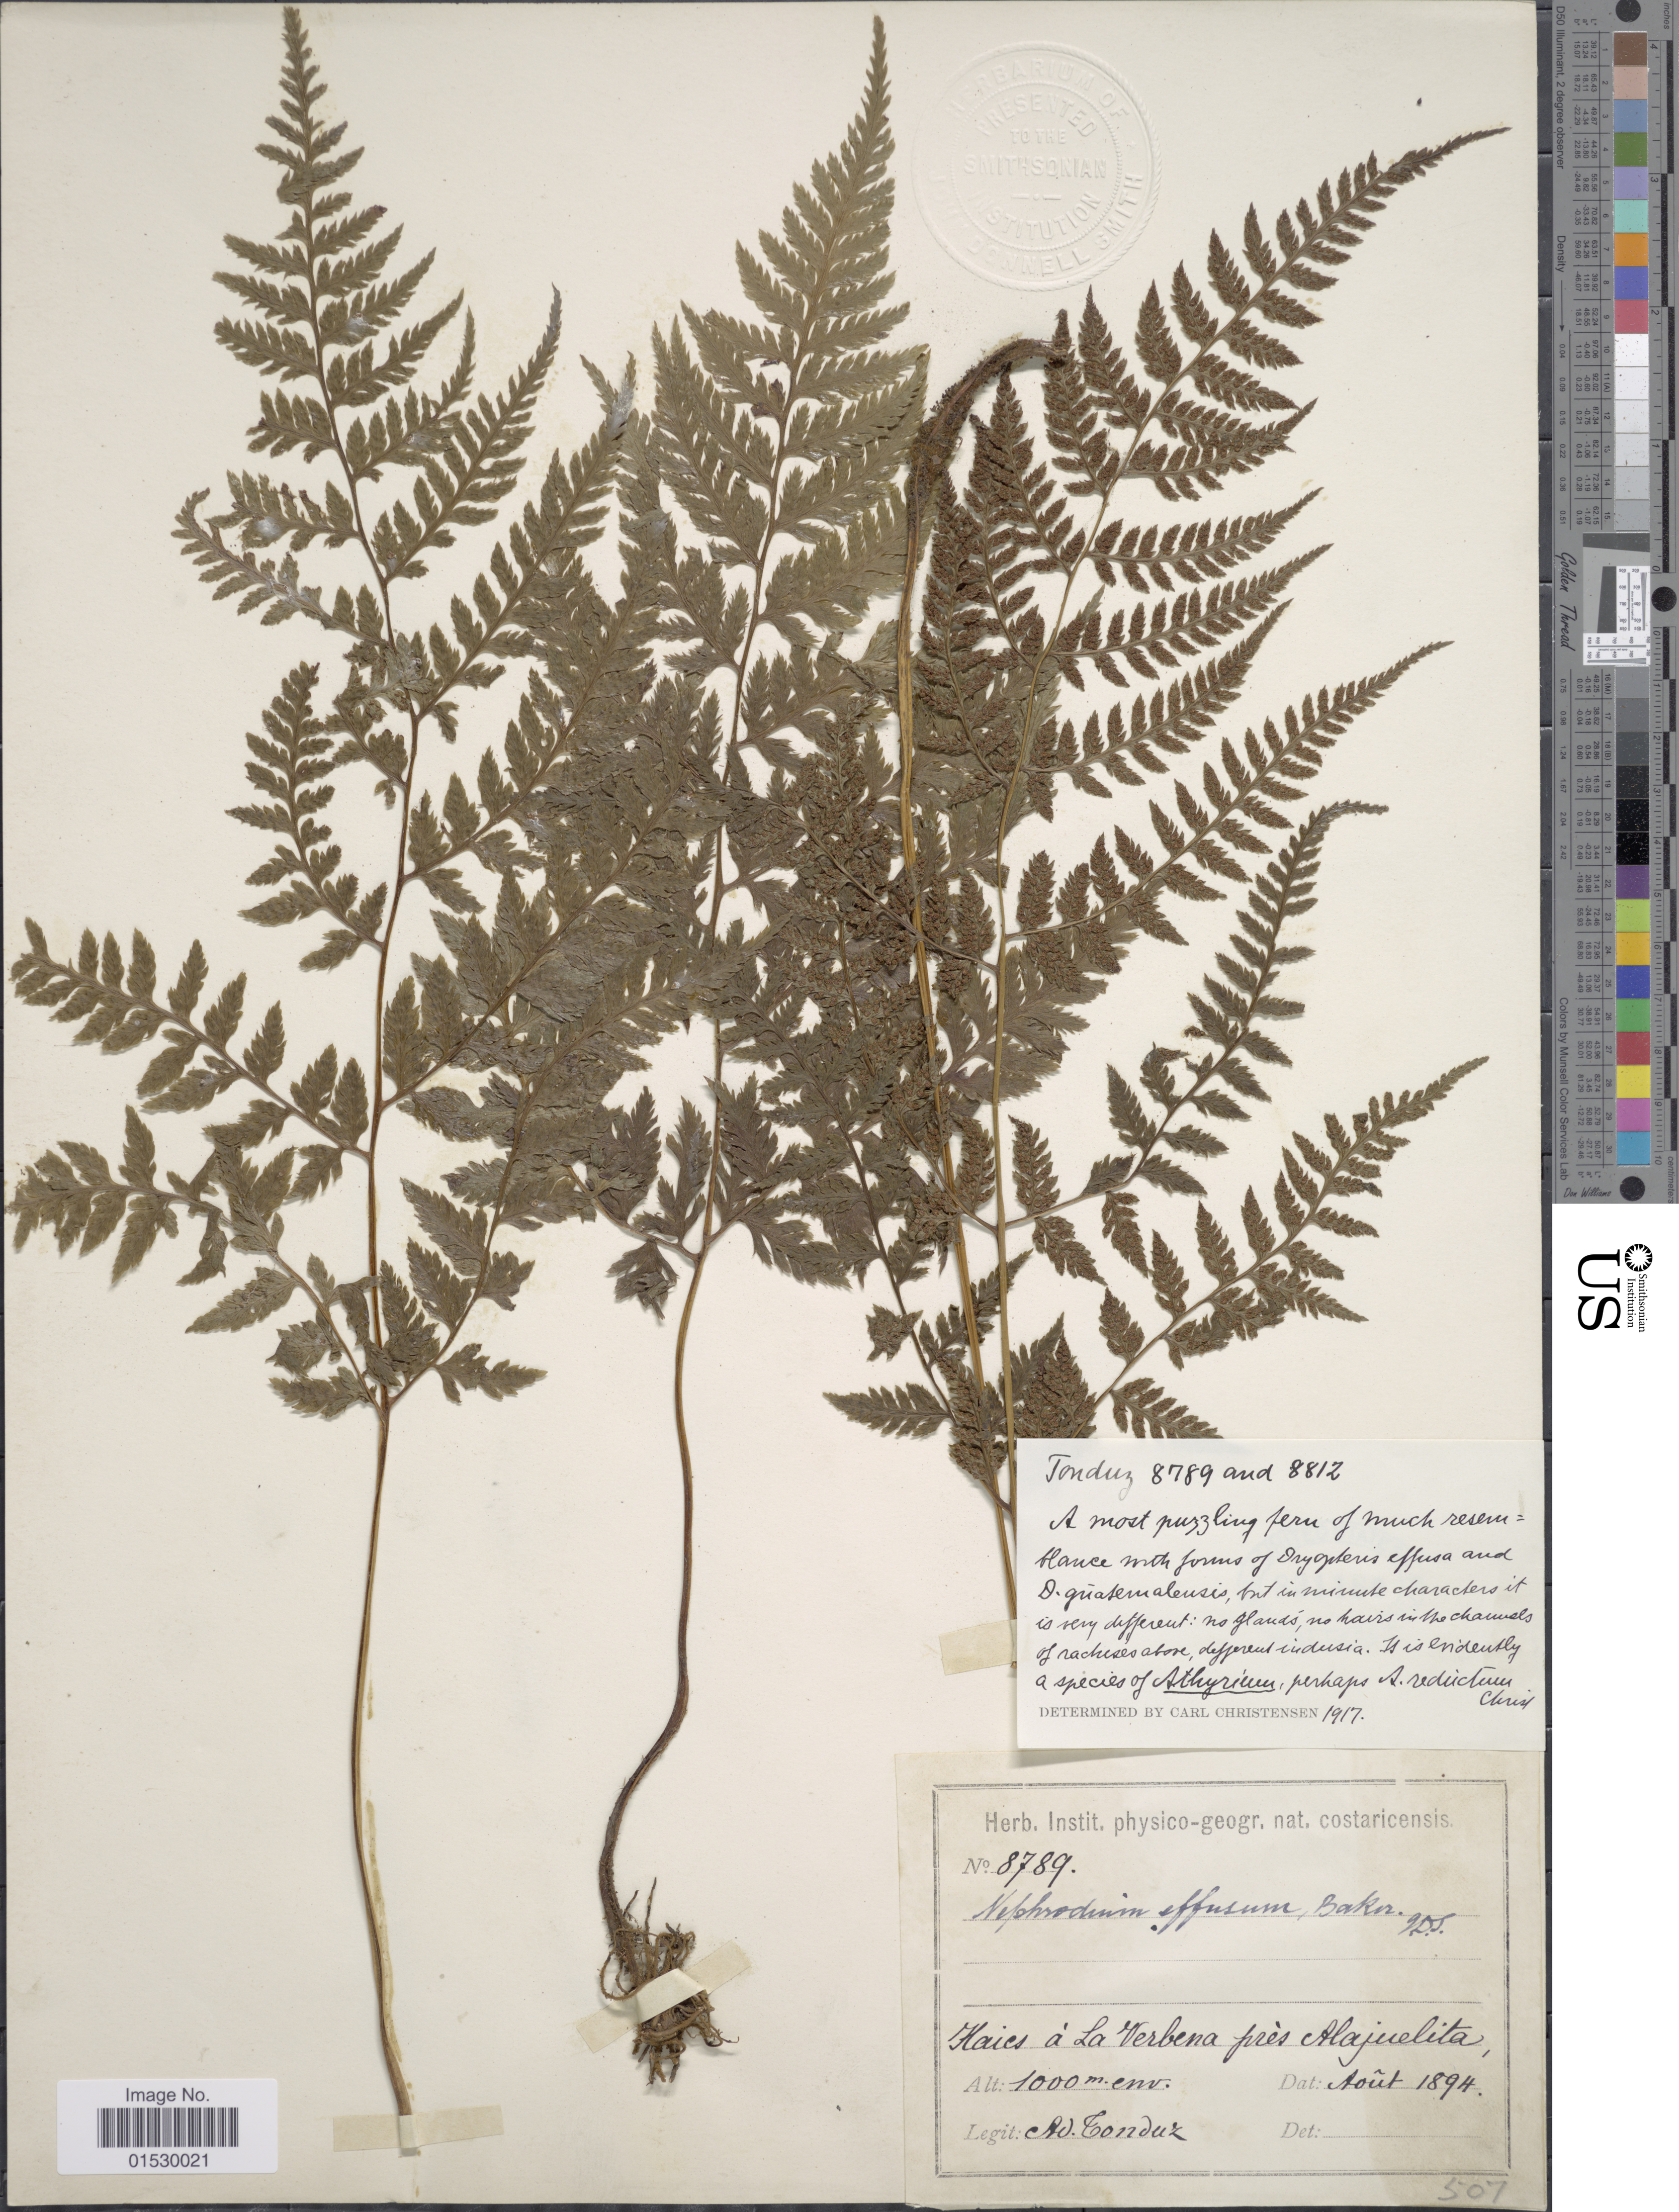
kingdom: Plantae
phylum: Tracheophyta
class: Polypodiopsida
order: Polypodiales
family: Athyriaceae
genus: Athyrium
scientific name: Athyrium palmense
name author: (Christ) Lellinger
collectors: A. Tonduz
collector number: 8789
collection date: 1894-08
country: Costa Rica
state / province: Alajuela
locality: Haies a La Verbena pres Alajuelita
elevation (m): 1000